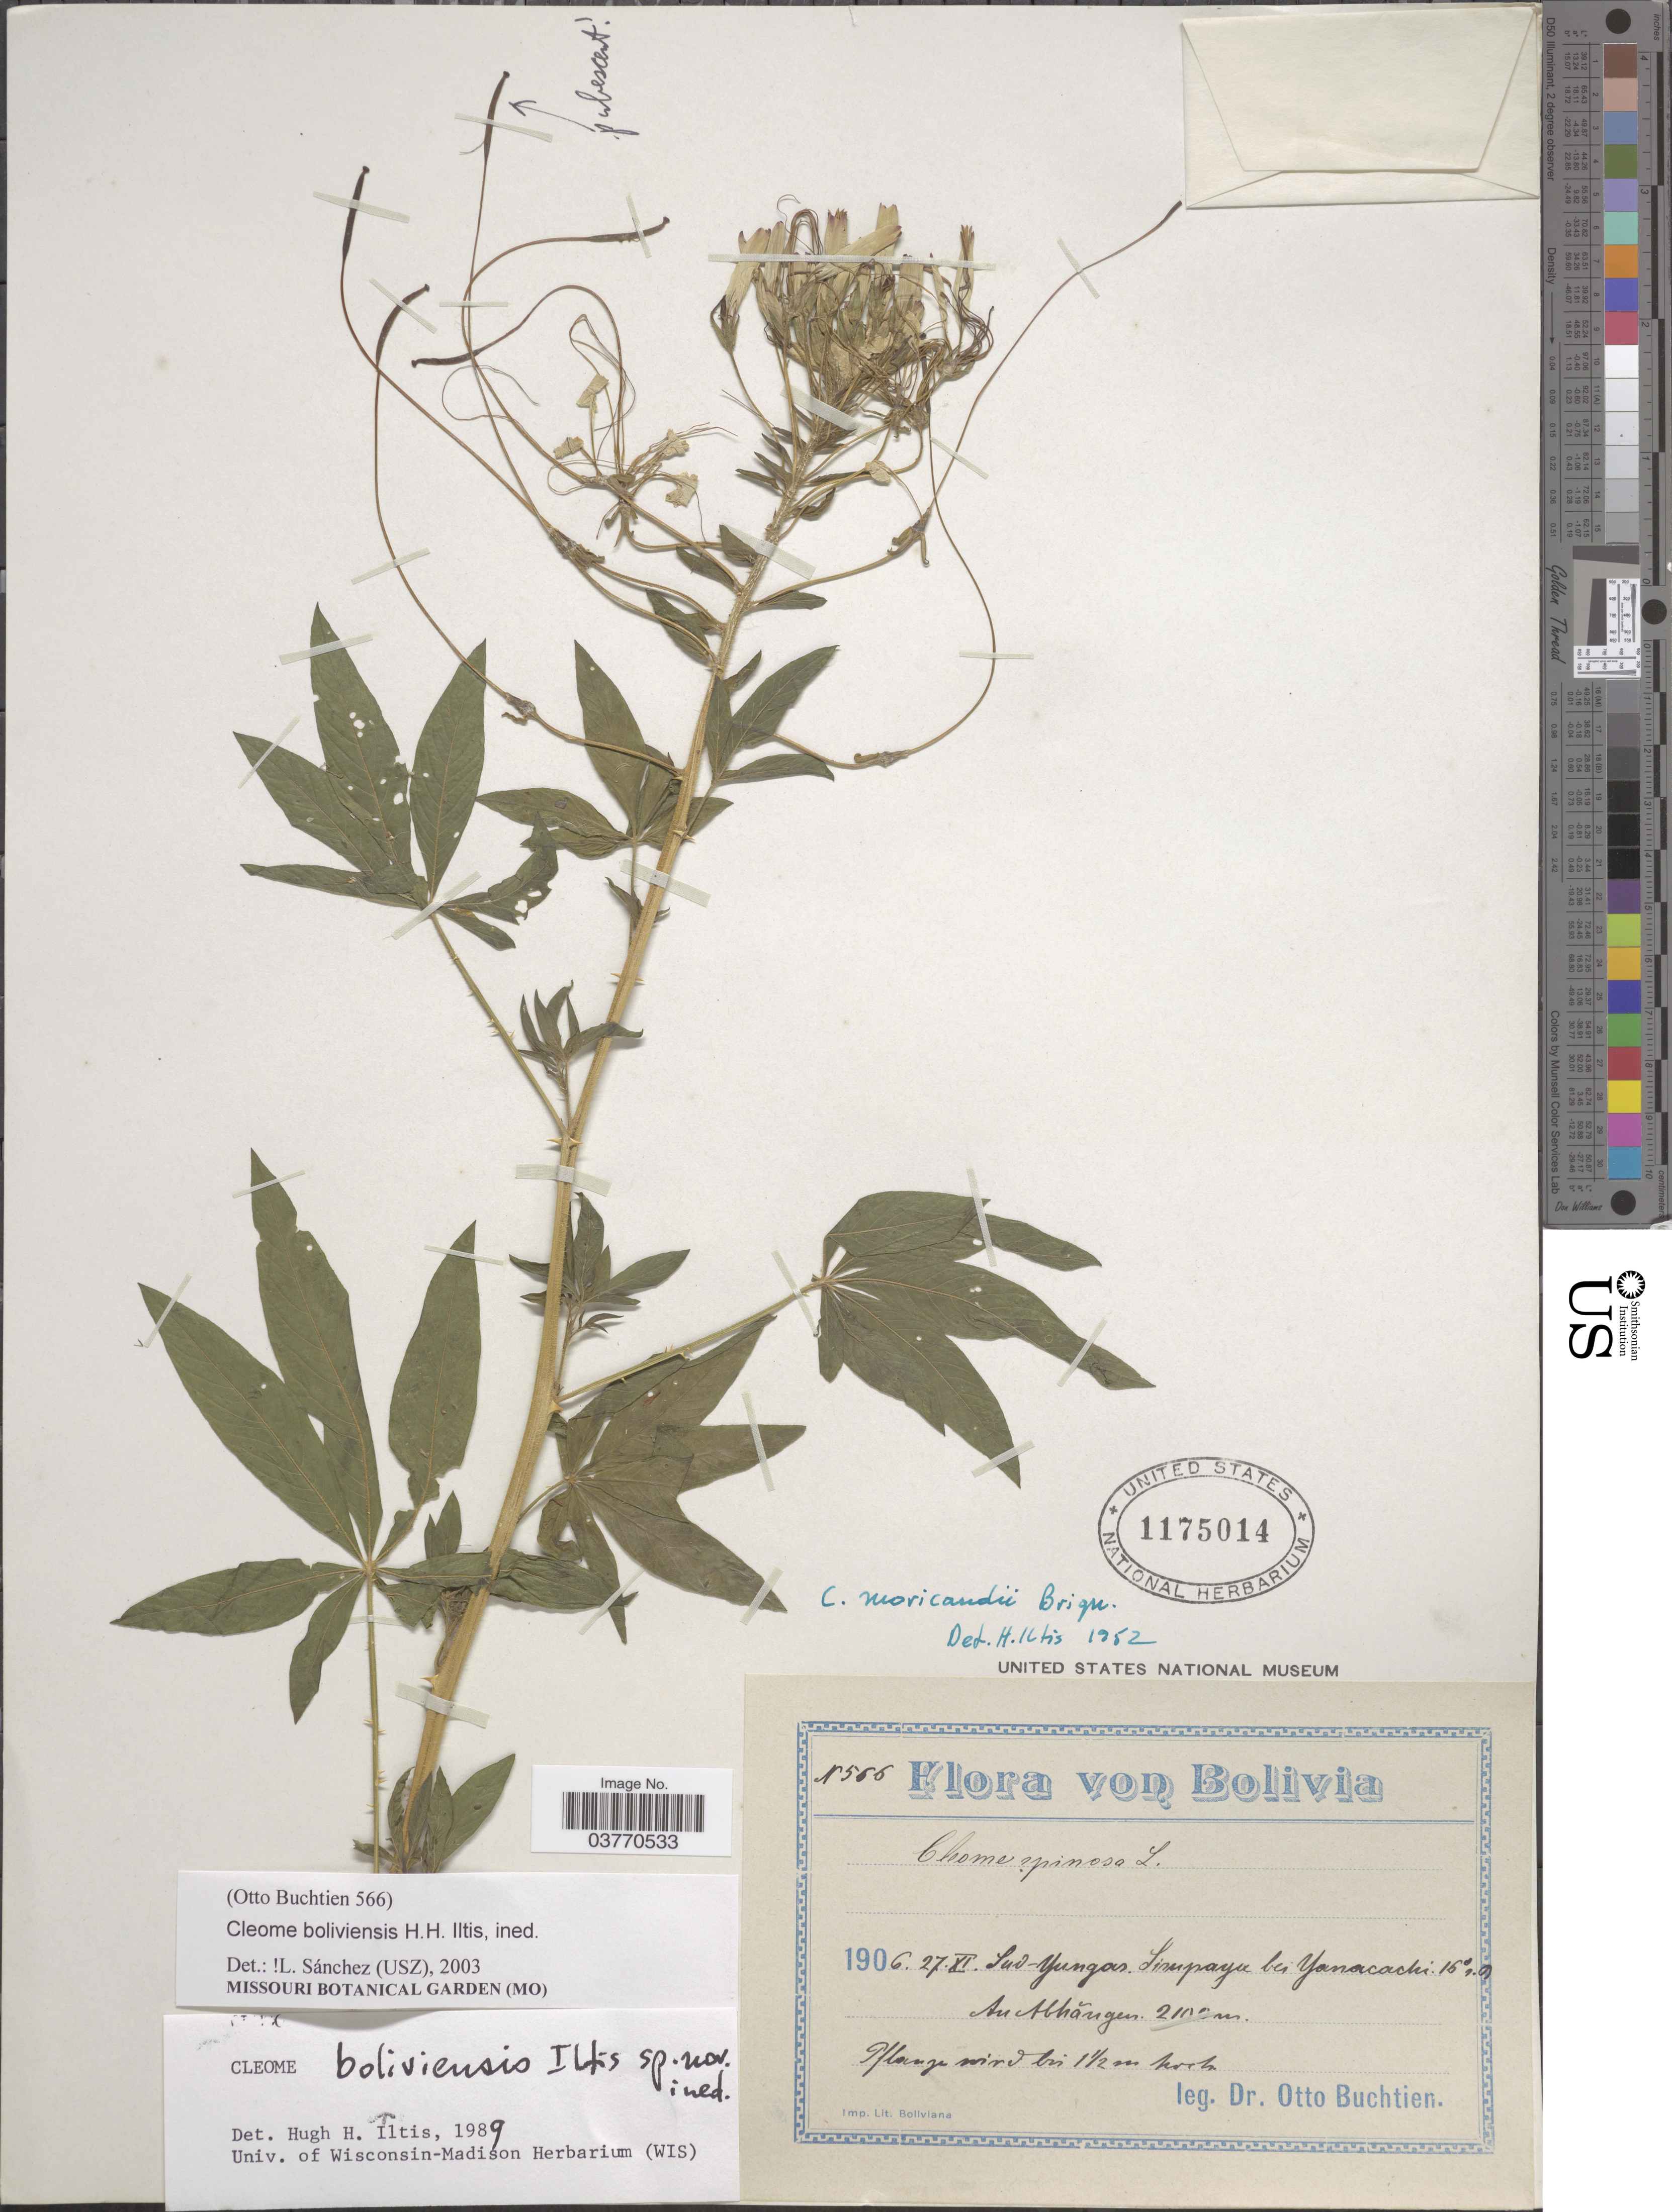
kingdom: Plantae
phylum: Tracheophyta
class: Magnoliopsida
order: Brassicales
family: Cleomaceae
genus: Tarenaya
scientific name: Tarenaya boliviensis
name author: (Iltis) Soares Neto & Roalson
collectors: O. Buchtien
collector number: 566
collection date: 1906-11-27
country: Bolivia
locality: Sud-Yungas. Sinupaya bei Yanaycachi. 16° n br. Au Abhângen.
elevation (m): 2100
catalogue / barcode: US 1175014